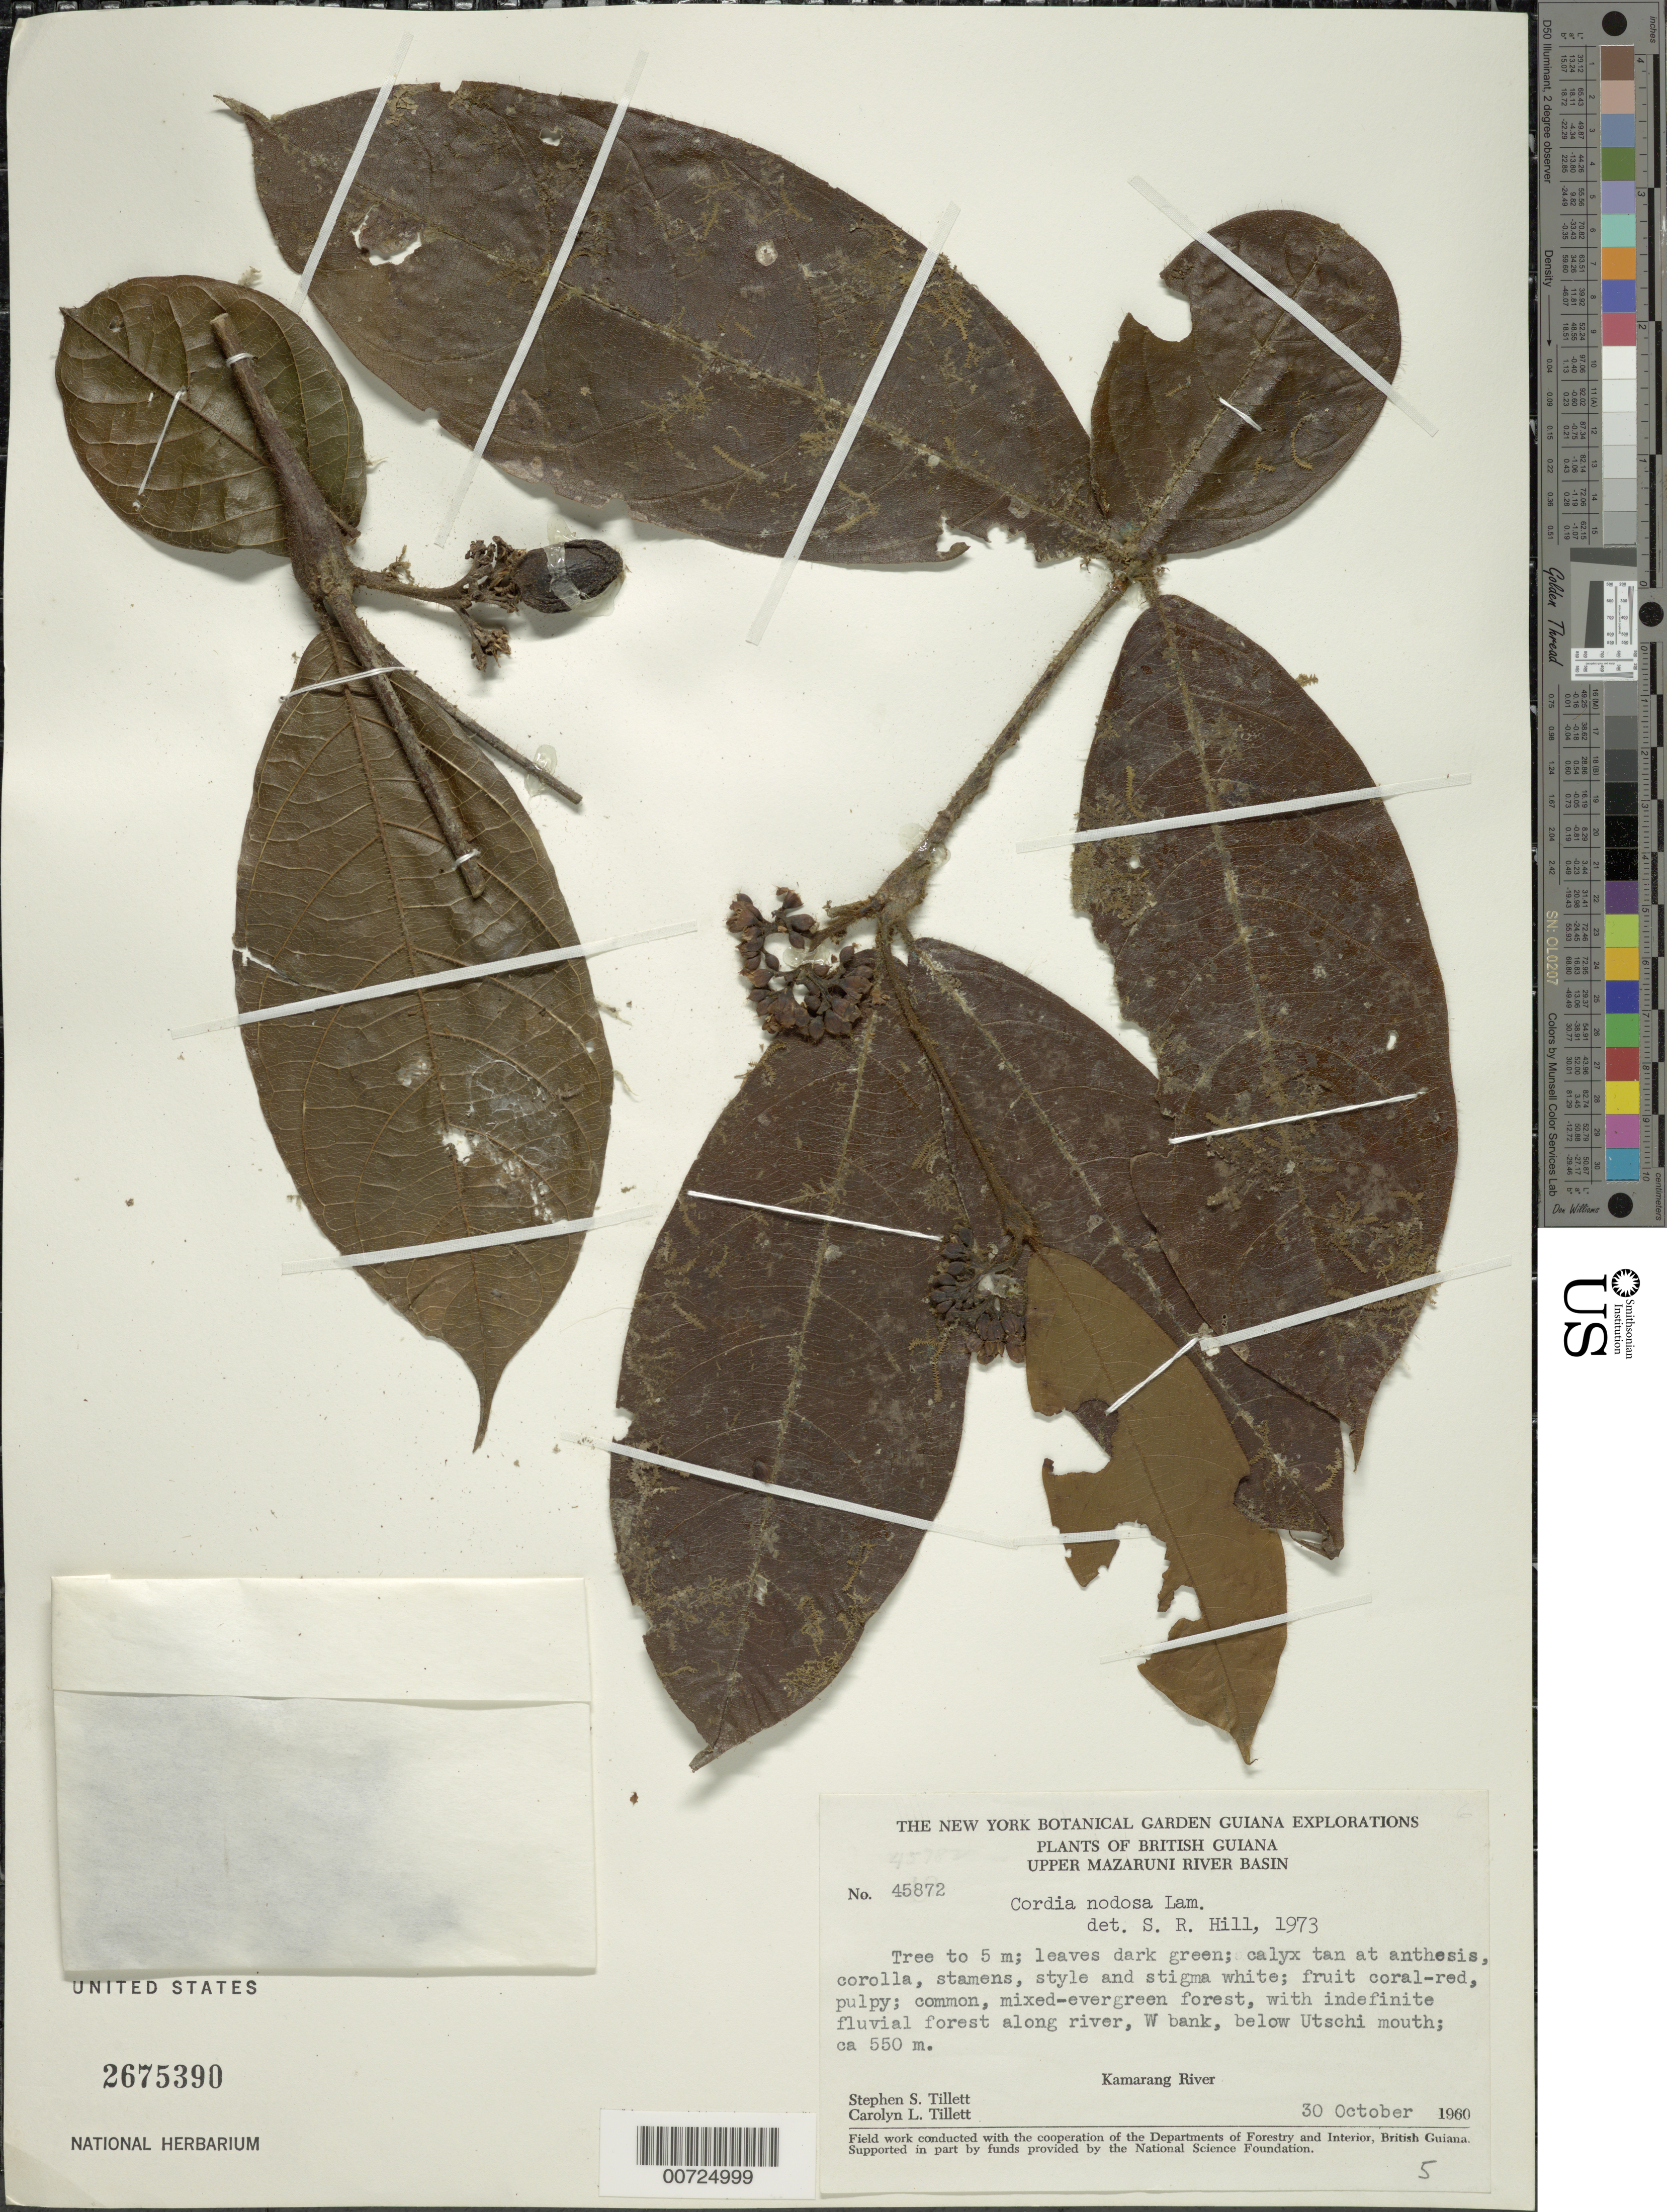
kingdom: Plantae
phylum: Tracheophyta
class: Magnoliopsida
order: Boraginales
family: Cordiaceae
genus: Cordia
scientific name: Cordia nodosa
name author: Lam.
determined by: Hill, Steven R.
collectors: S. S. Tillett, C. L. Tillett & R. Boyan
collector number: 45872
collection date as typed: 30-Oct-60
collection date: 1960-10-30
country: Guyana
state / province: Cuyuni-Mazaruni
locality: Kamarang R., W bank, below Utschi mouth; Upper Mazaruni R. Basin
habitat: Mixed-evergreen forest, with indefinite fluvial forest along river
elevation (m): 550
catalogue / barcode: US 2675390